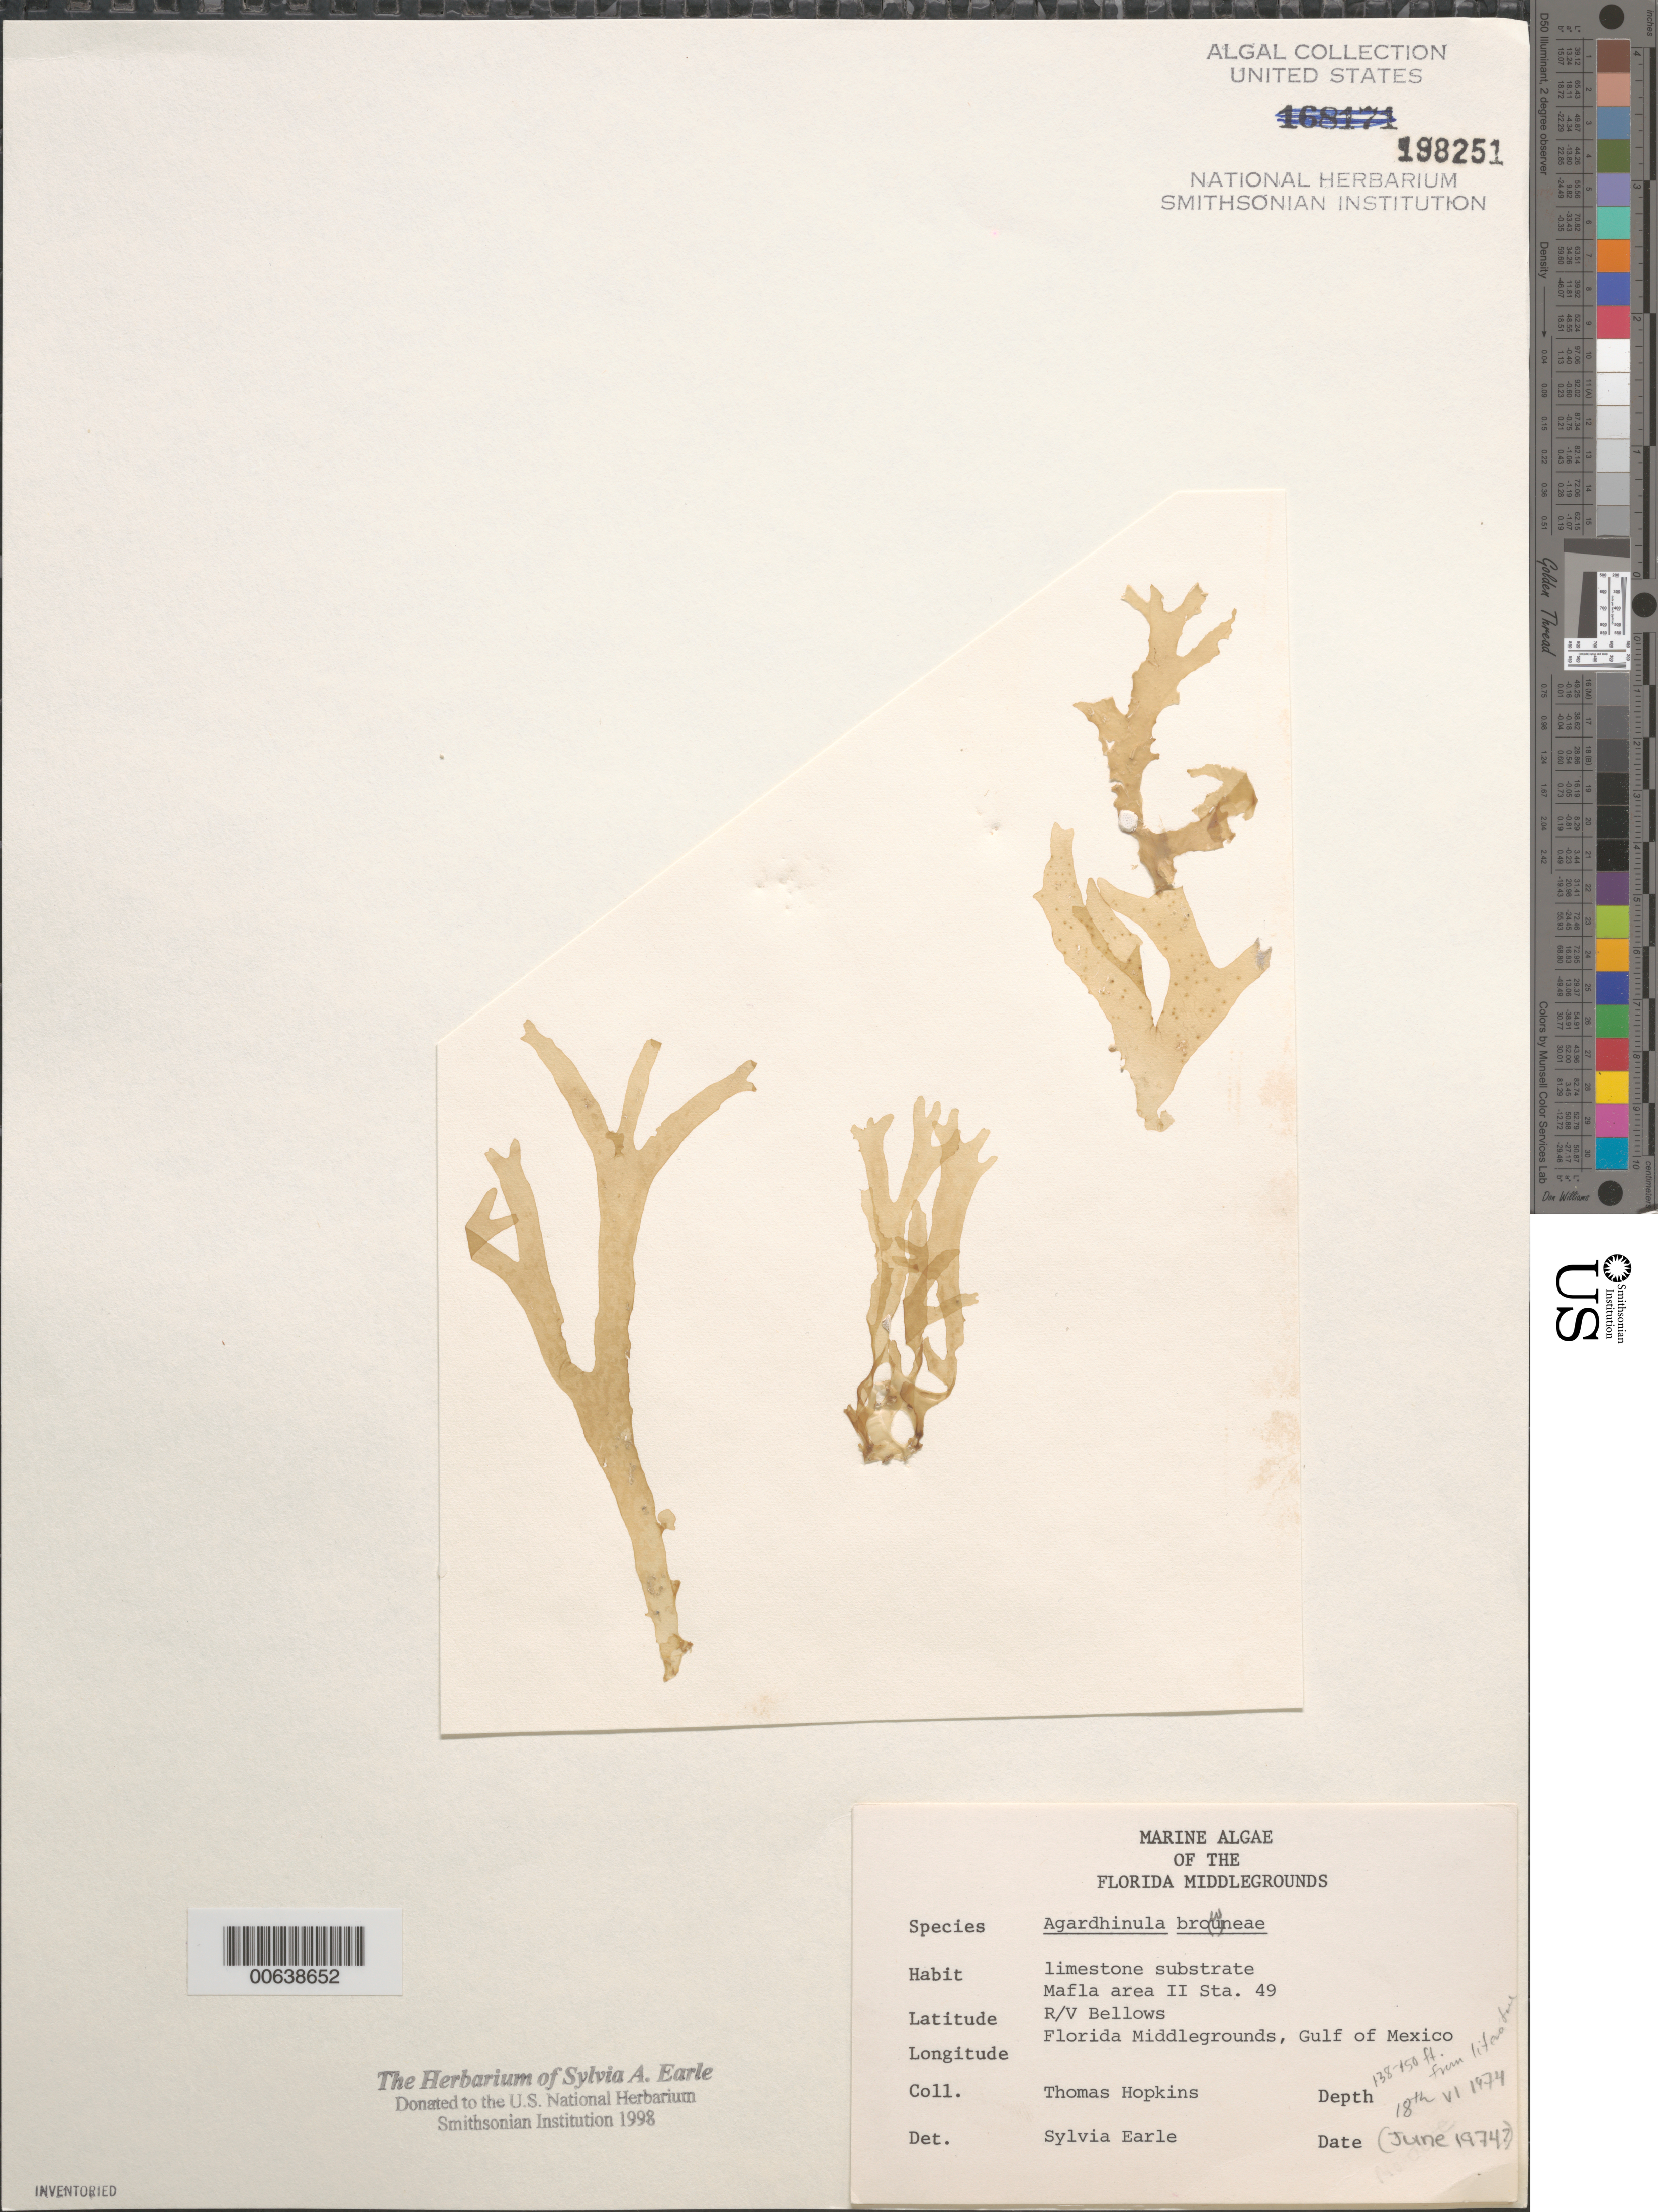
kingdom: Plantae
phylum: Rhodophyta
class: Florideophyceae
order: Rhodymeniales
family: Rhodymeniaceae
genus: Agardhinula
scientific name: Agardhinula browneae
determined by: Earle, S. A.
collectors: T. Hopkins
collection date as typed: Jun 1974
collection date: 1974-06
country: United States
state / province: Florida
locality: Florida Middle Grounds, Gulf of Mexico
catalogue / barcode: US 198251